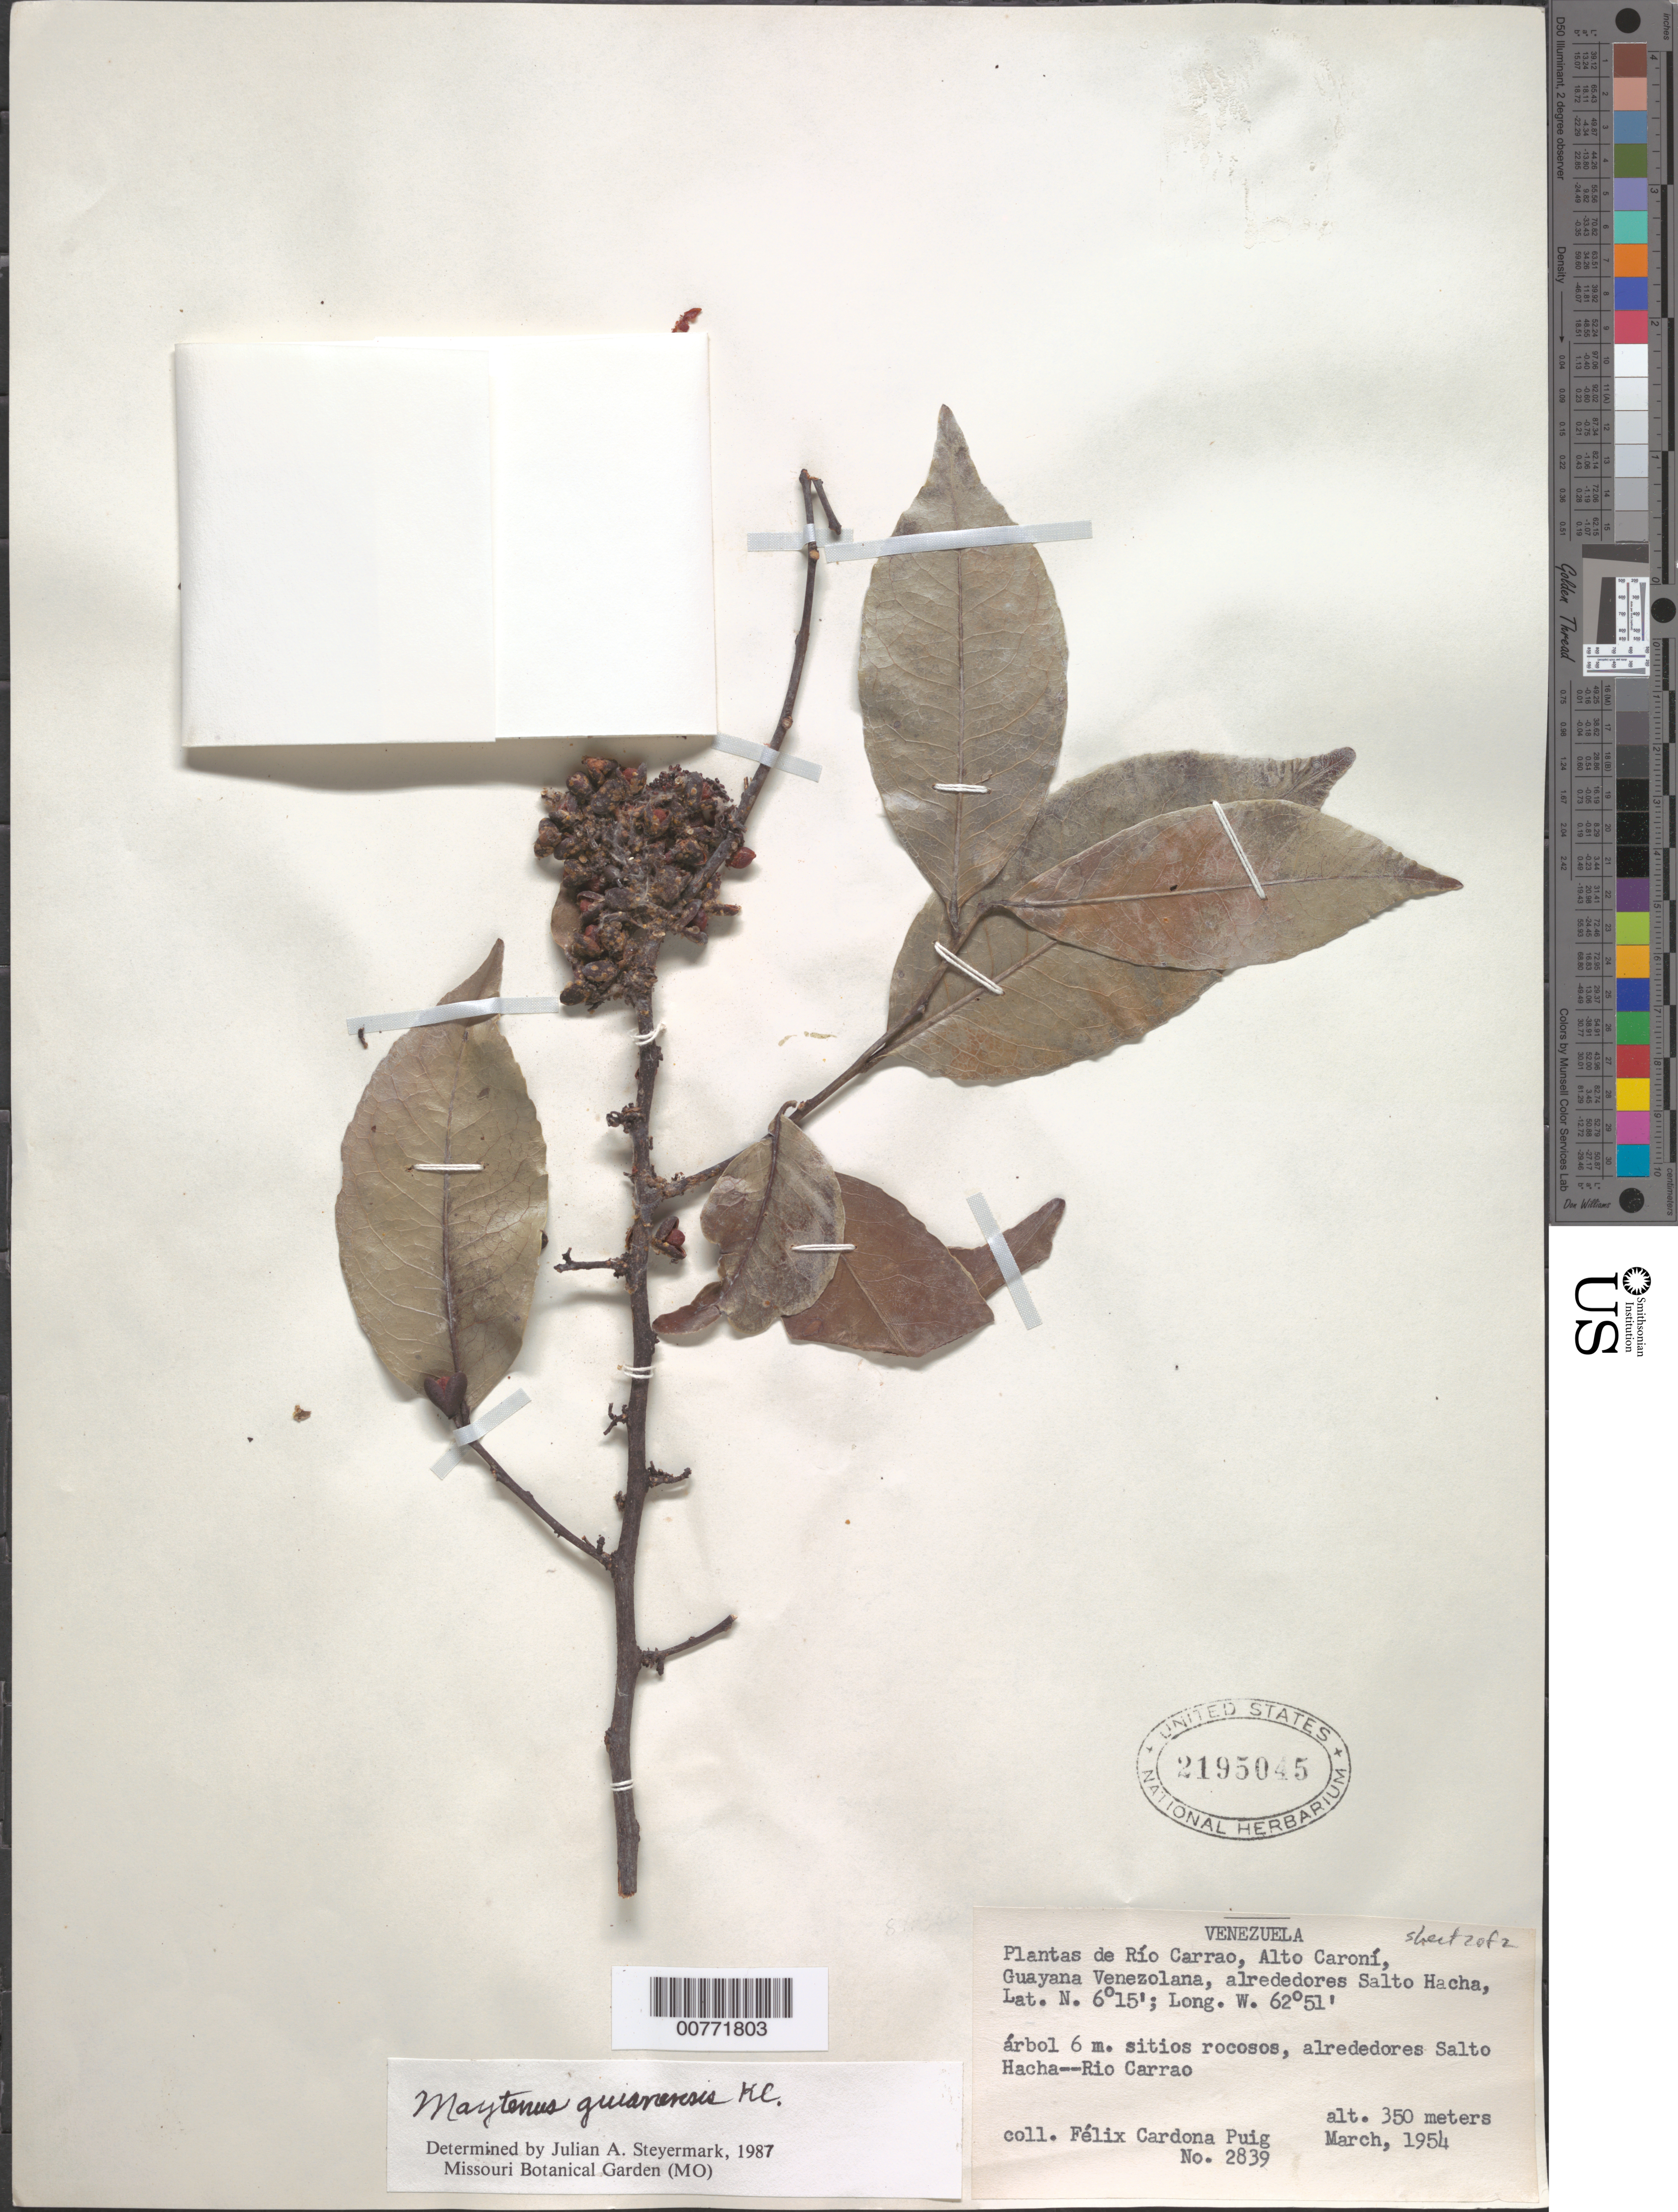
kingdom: Plantae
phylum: Tracheophyta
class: Magnoliopsida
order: Celastrales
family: Celastraceae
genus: Maytenus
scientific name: Maytenus guianensis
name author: Klotzsch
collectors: F. Cardona Puig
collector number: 2839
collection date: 1954-03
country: Venezuela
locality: Río Carrao, Alto Caroní, Guayana Venezolana, alrededores Salto Hacha -- Rio Carrao.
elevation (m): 350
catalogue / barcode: US 2195045